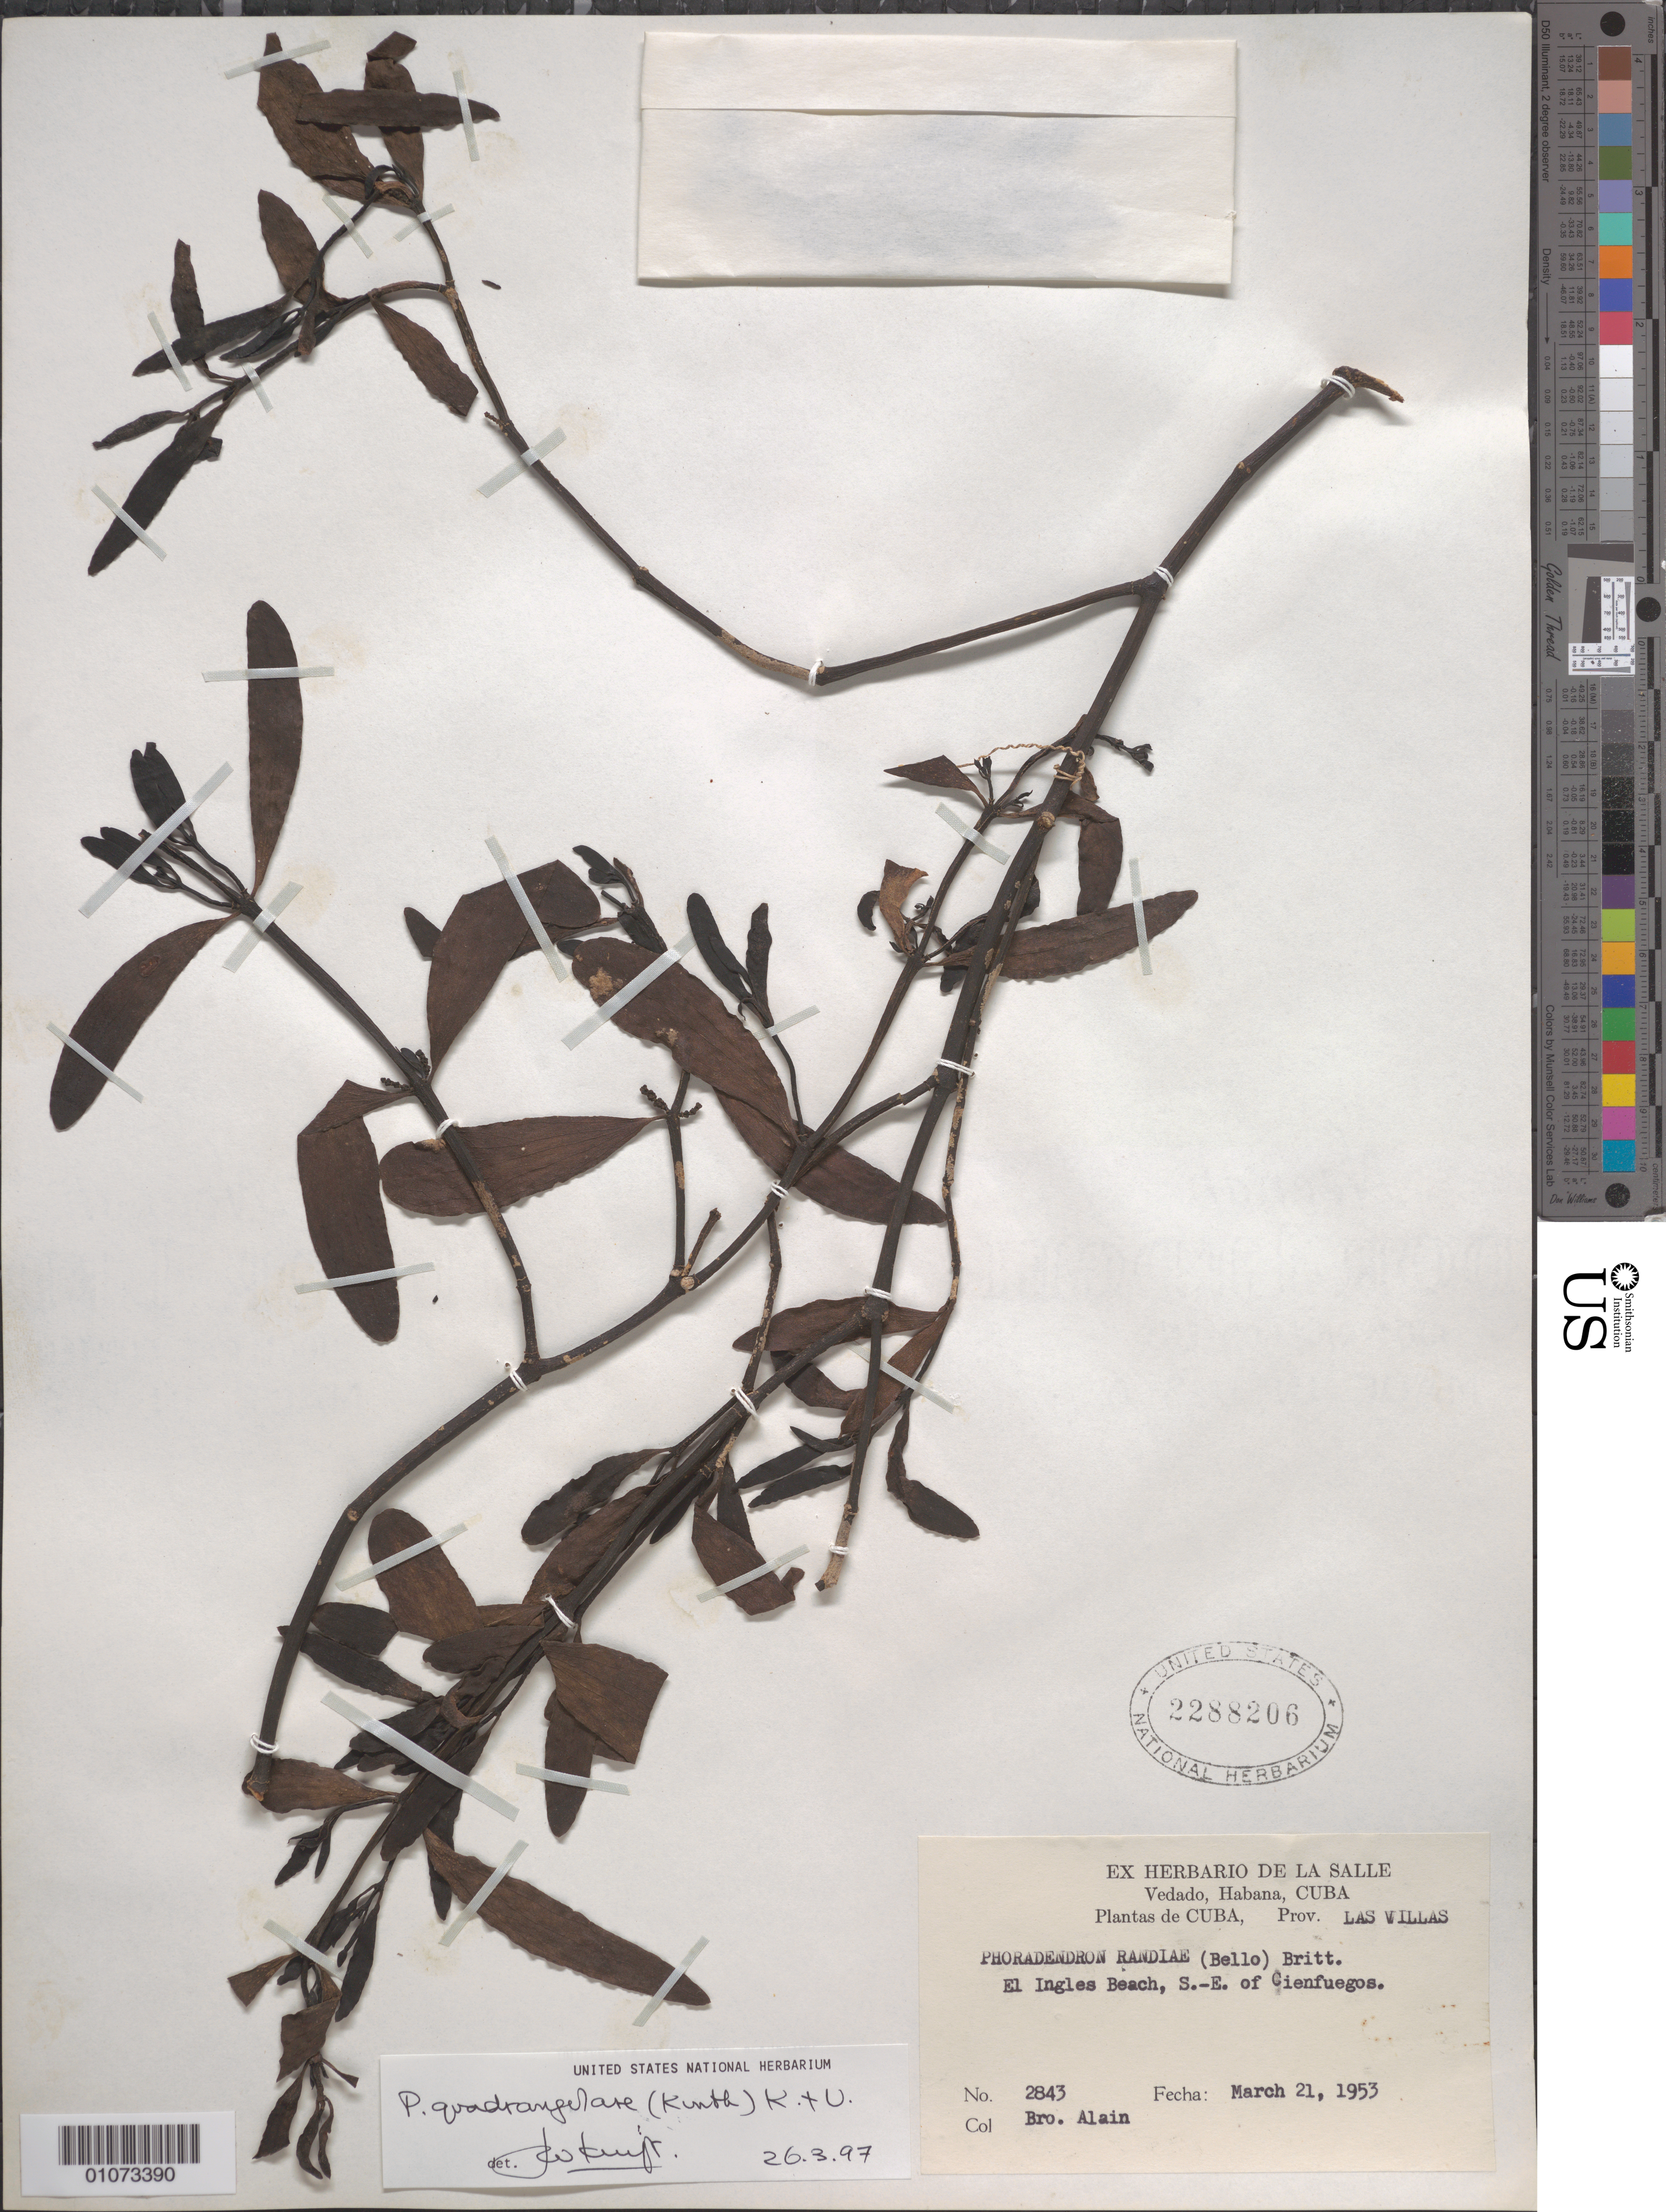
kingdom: Plantae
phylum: Tracheophyta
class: Magnoliopsida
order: Santalales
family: Viscaceae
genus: Phoradendron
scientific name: Phoradendron quadrangulare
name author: (Kunth) Griseb.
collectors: A. H. Liogier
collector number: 2842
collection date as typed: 21 Mar 1953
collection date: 1953-03-21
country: Cuba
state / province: Las Villas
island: Cuba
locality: El Ingles Beach, SE of Cienfuegos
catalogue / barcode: US 2288206